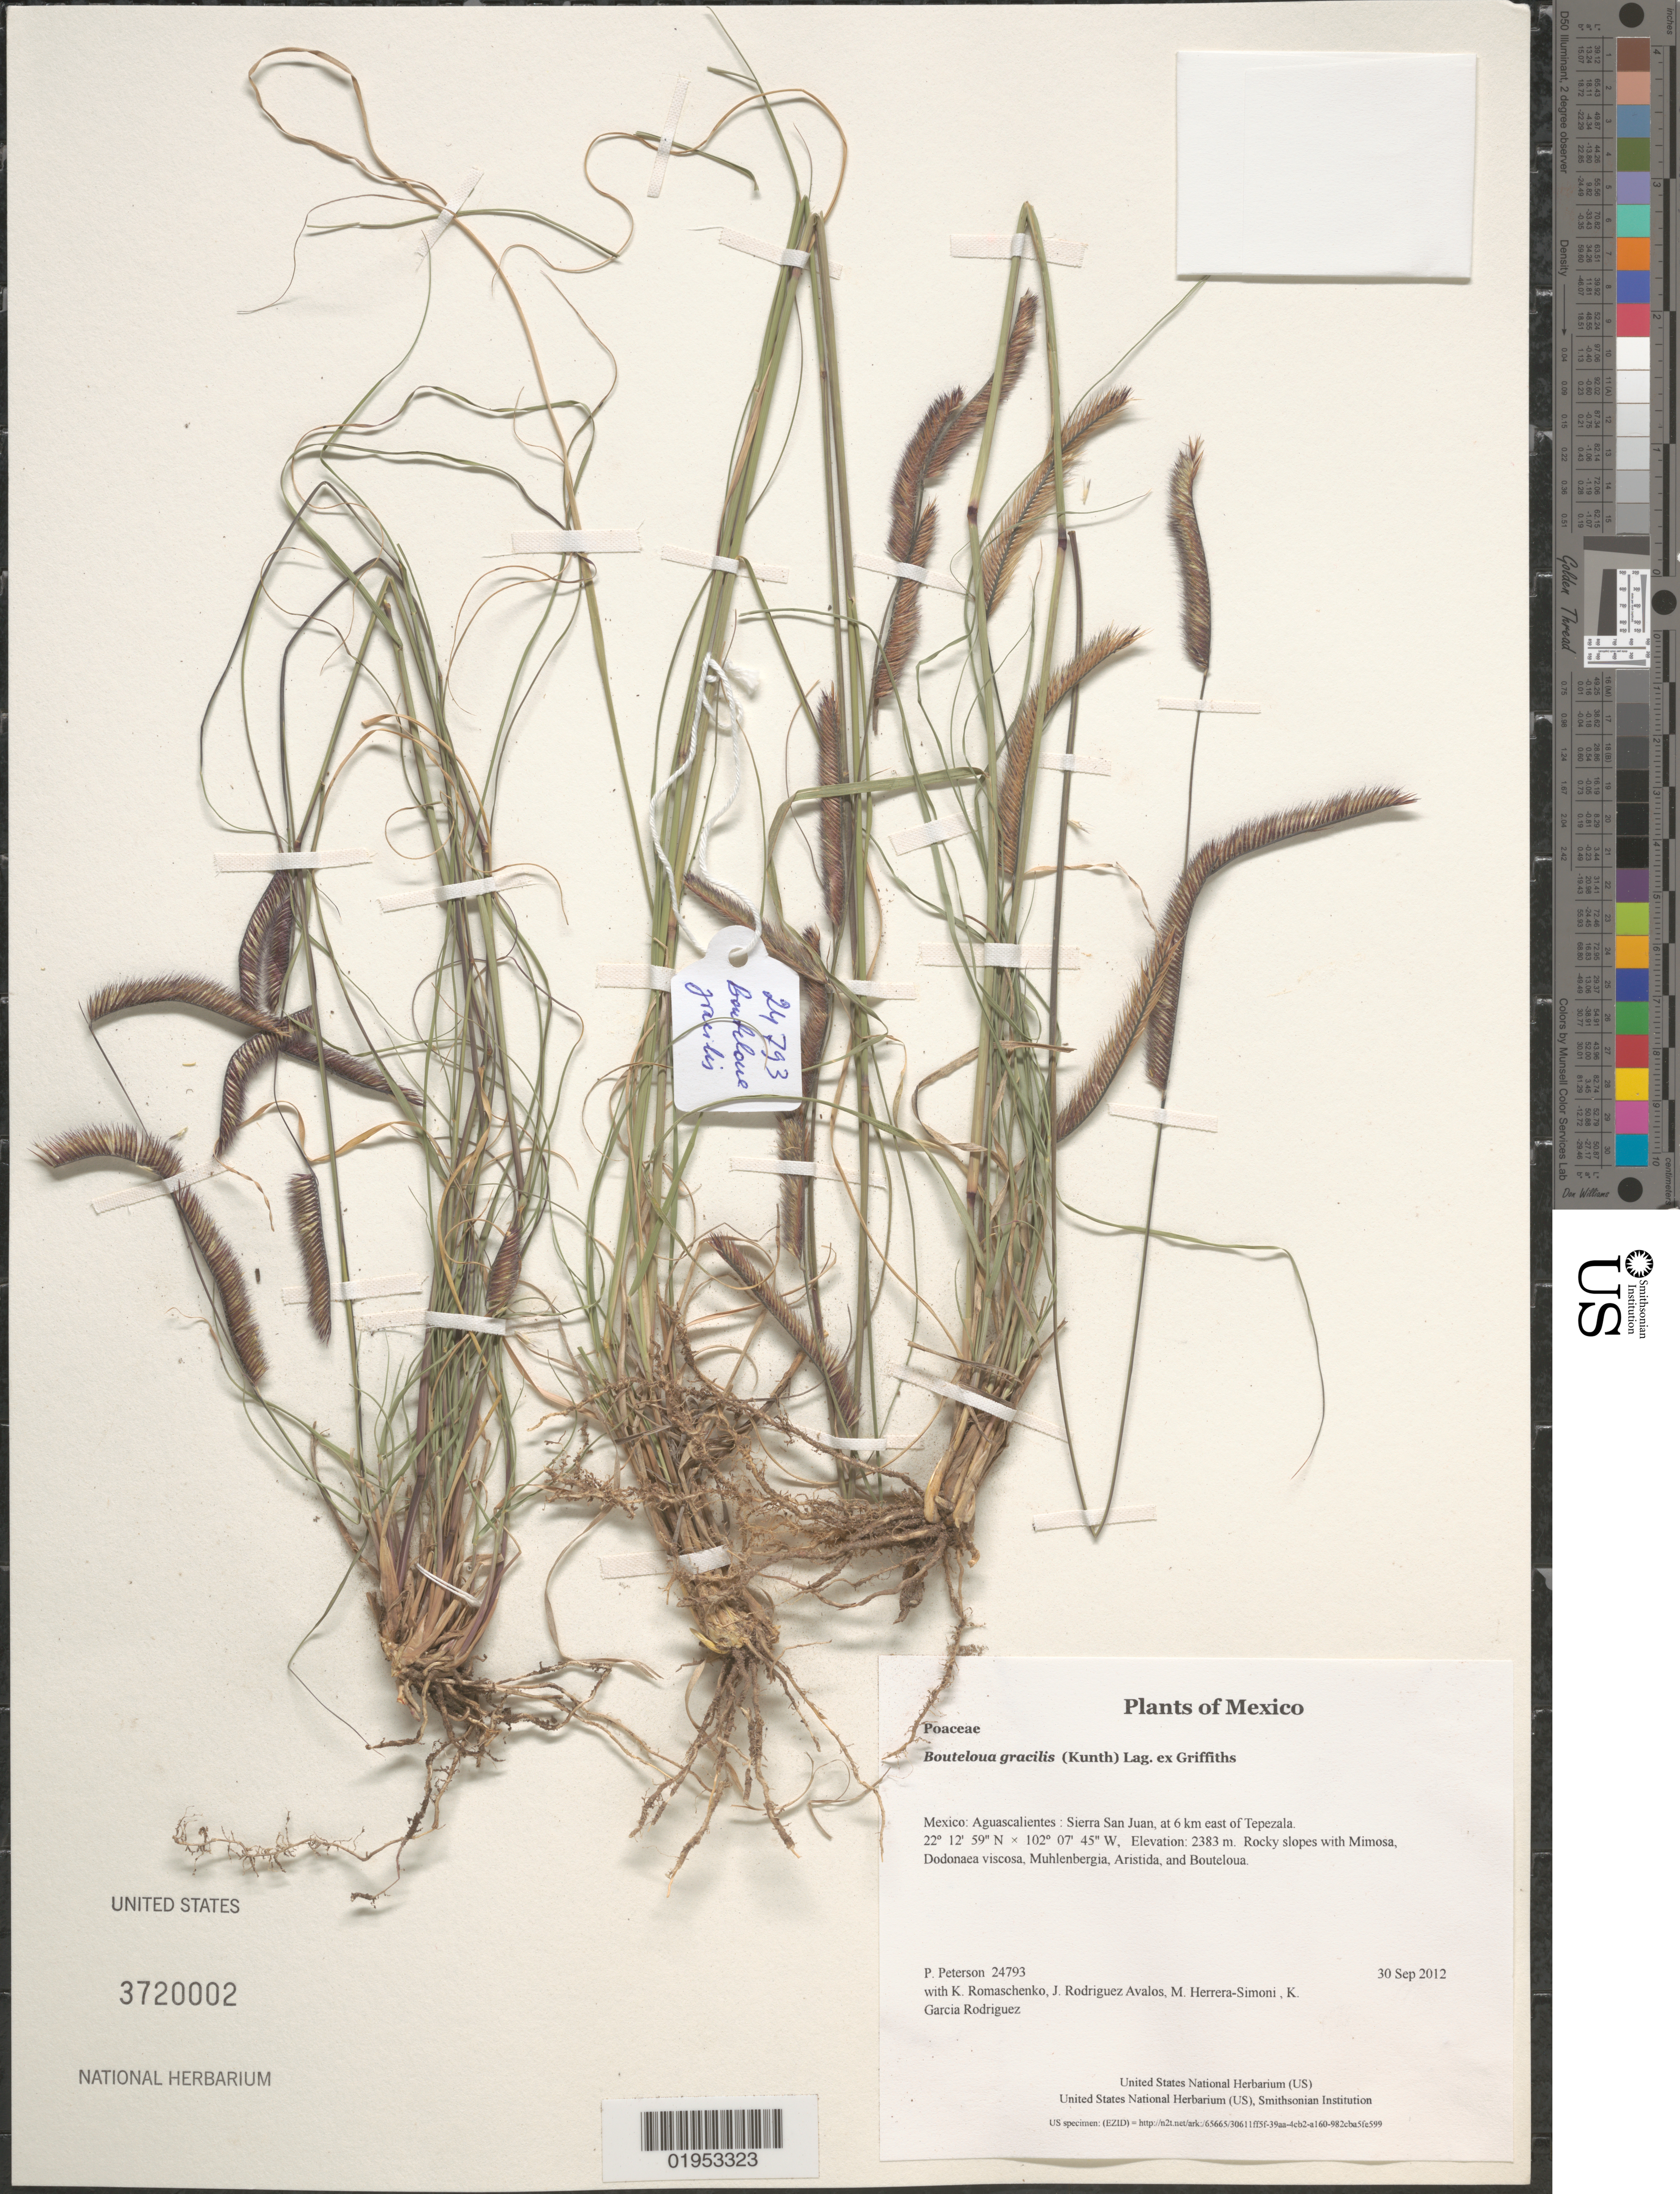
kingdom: Plantae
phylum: Tracheophyta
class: Liliopsida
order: Poales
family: Poaceae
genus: Bouteloua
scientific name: Bouteloua gracilis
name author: (Kunth) Lag. ex Griffiths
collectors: P. M. Peterson, K. Romaschenko, J. Rodriguez Avalos, M. Herrera-Simoni & K. Garcia Rodriguez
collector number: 24793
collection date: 2012-09-30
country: Mexico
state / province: Aguascalientes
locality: Sierra San Juan, at 6 km east of Tepezala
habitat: Rocky slopes with Mimosa, Dodonaea viscosa, Muhlenbergia, Aristida, and Bouteloua.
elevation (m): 2383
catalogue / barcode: US 3720002